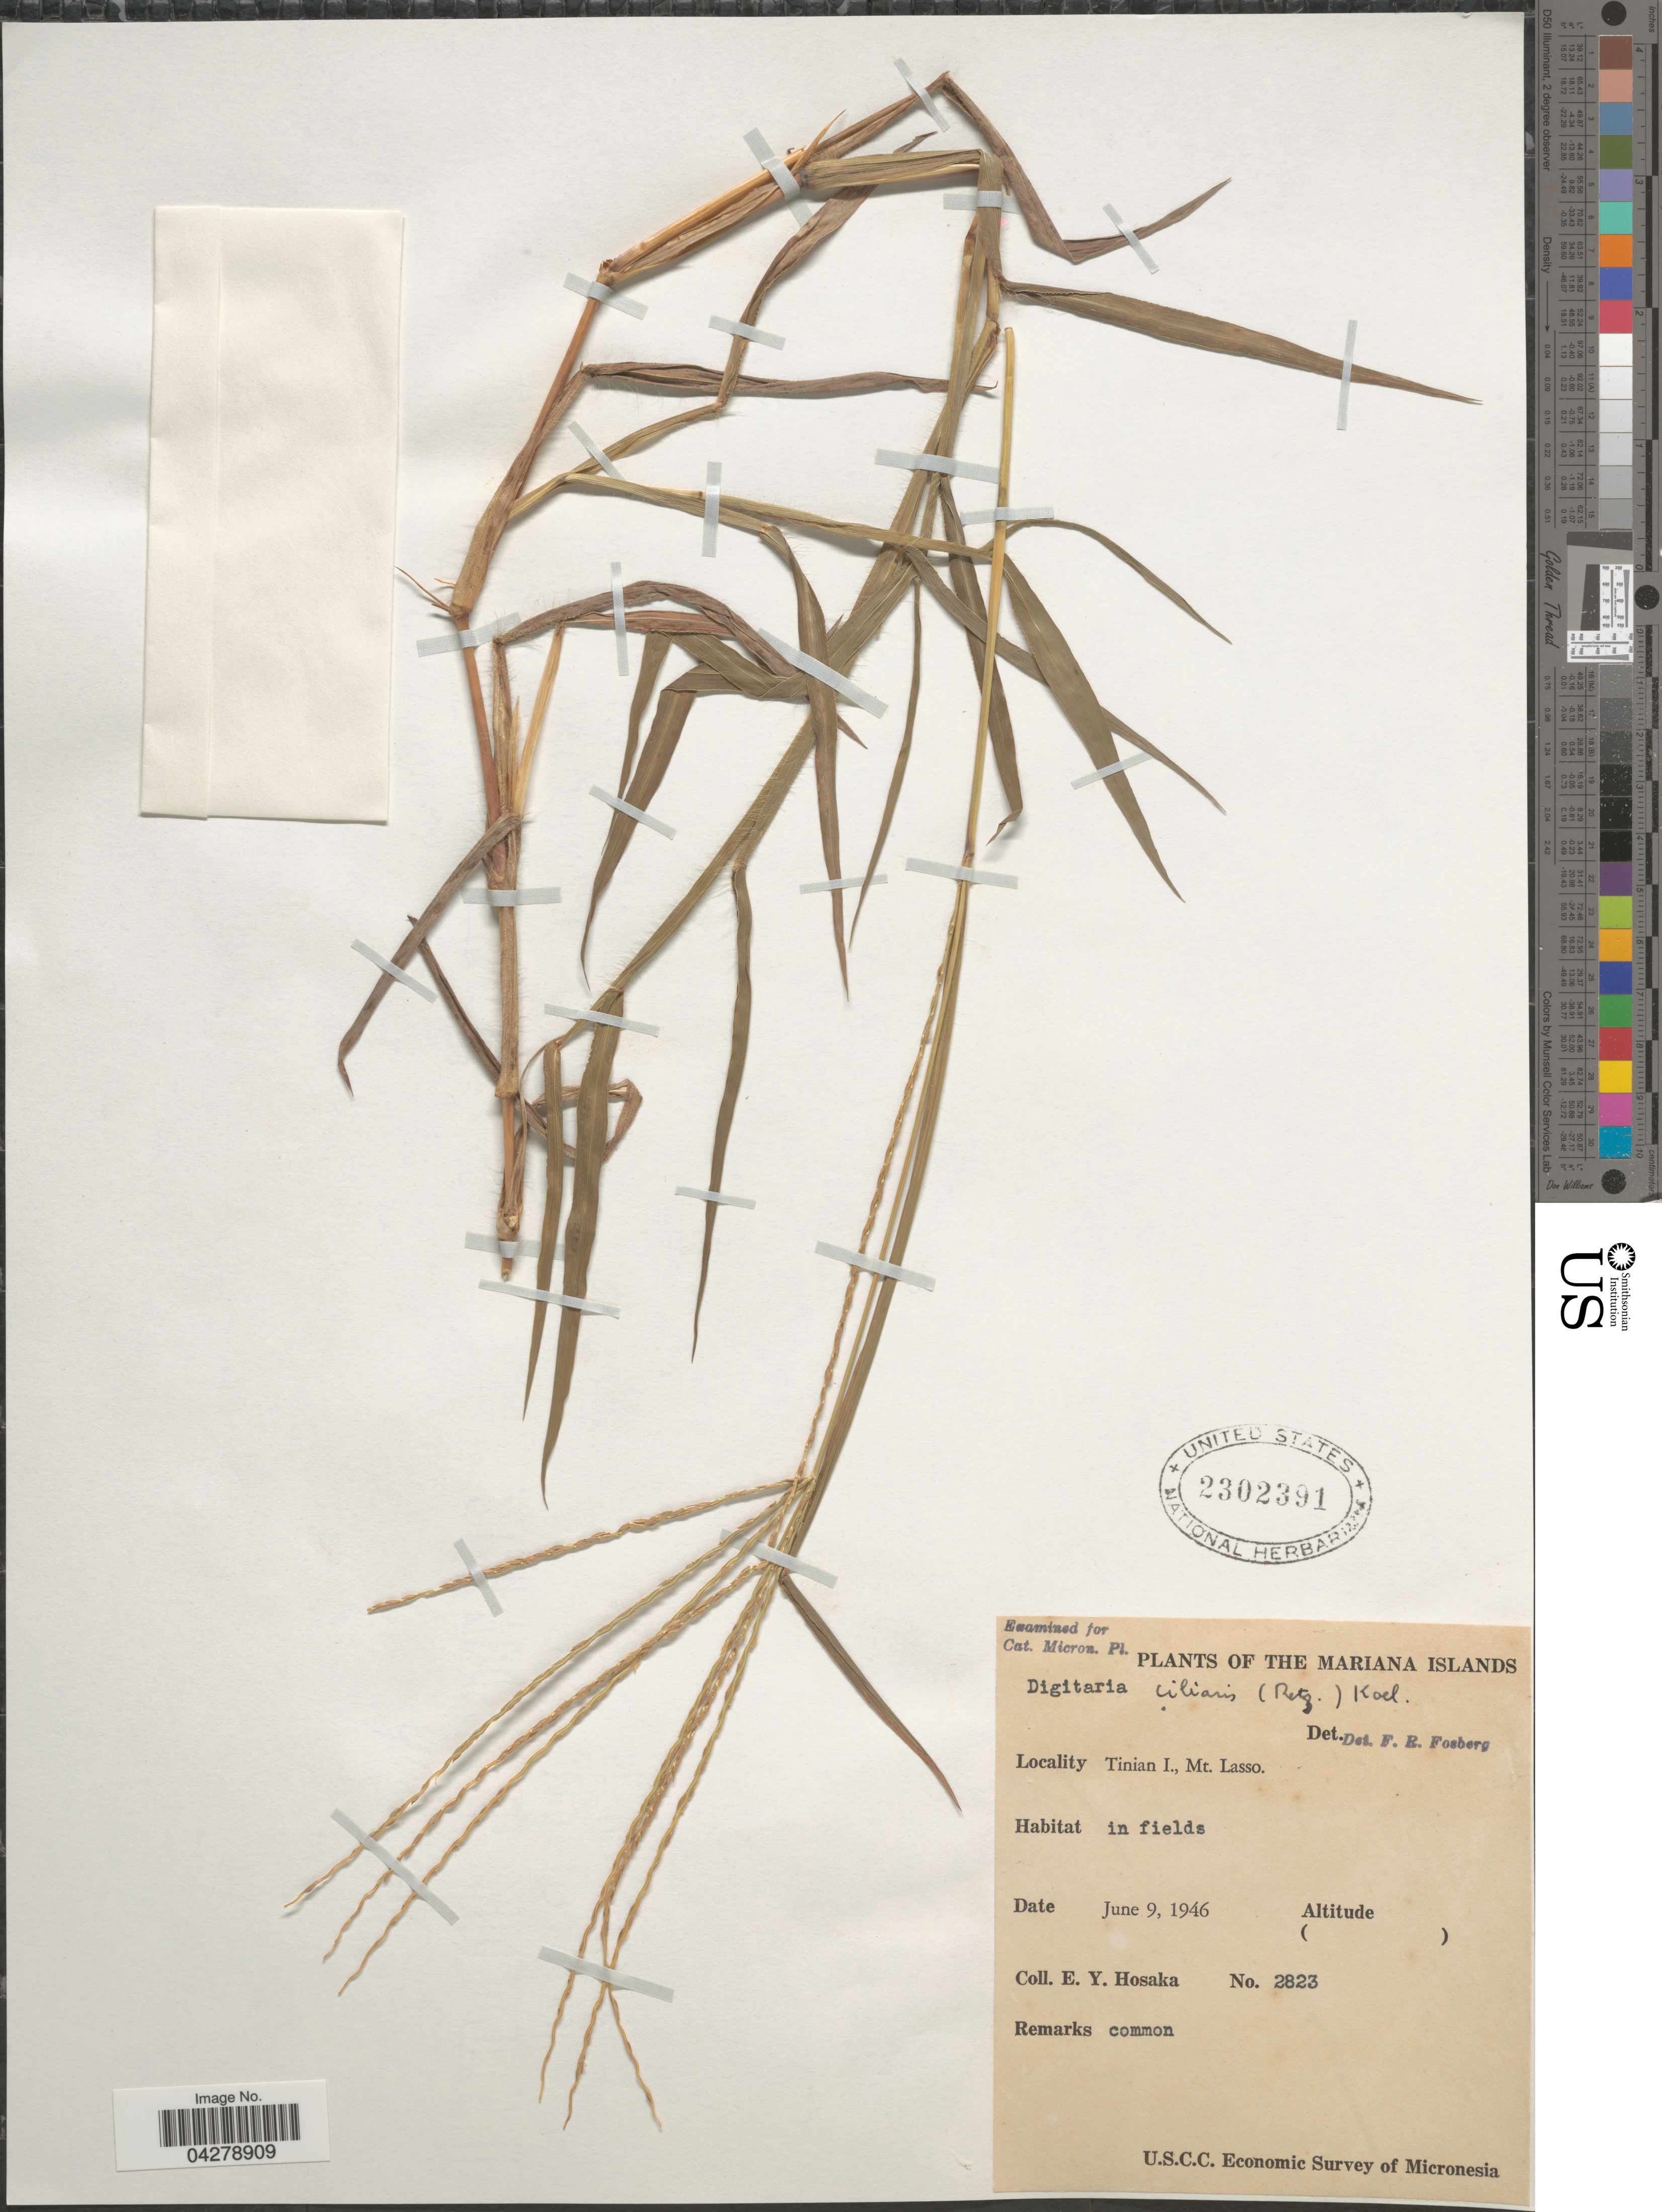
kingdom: Plantae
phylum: Tracheophyta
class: Liliopsida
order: Poales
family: Poaceae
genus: Digitaria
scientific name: Digitaria ciliaris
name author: (Retz.) Koeler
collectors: E. Y. Hosaka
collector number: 2823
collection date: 1946-06-09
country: Northern Mariana Islands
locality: The Mariana Islands. Tinian I., Mt. Lasso. In fields. U.S.C.C. Economic Survey of Micronesia.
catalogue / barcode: US 2302391